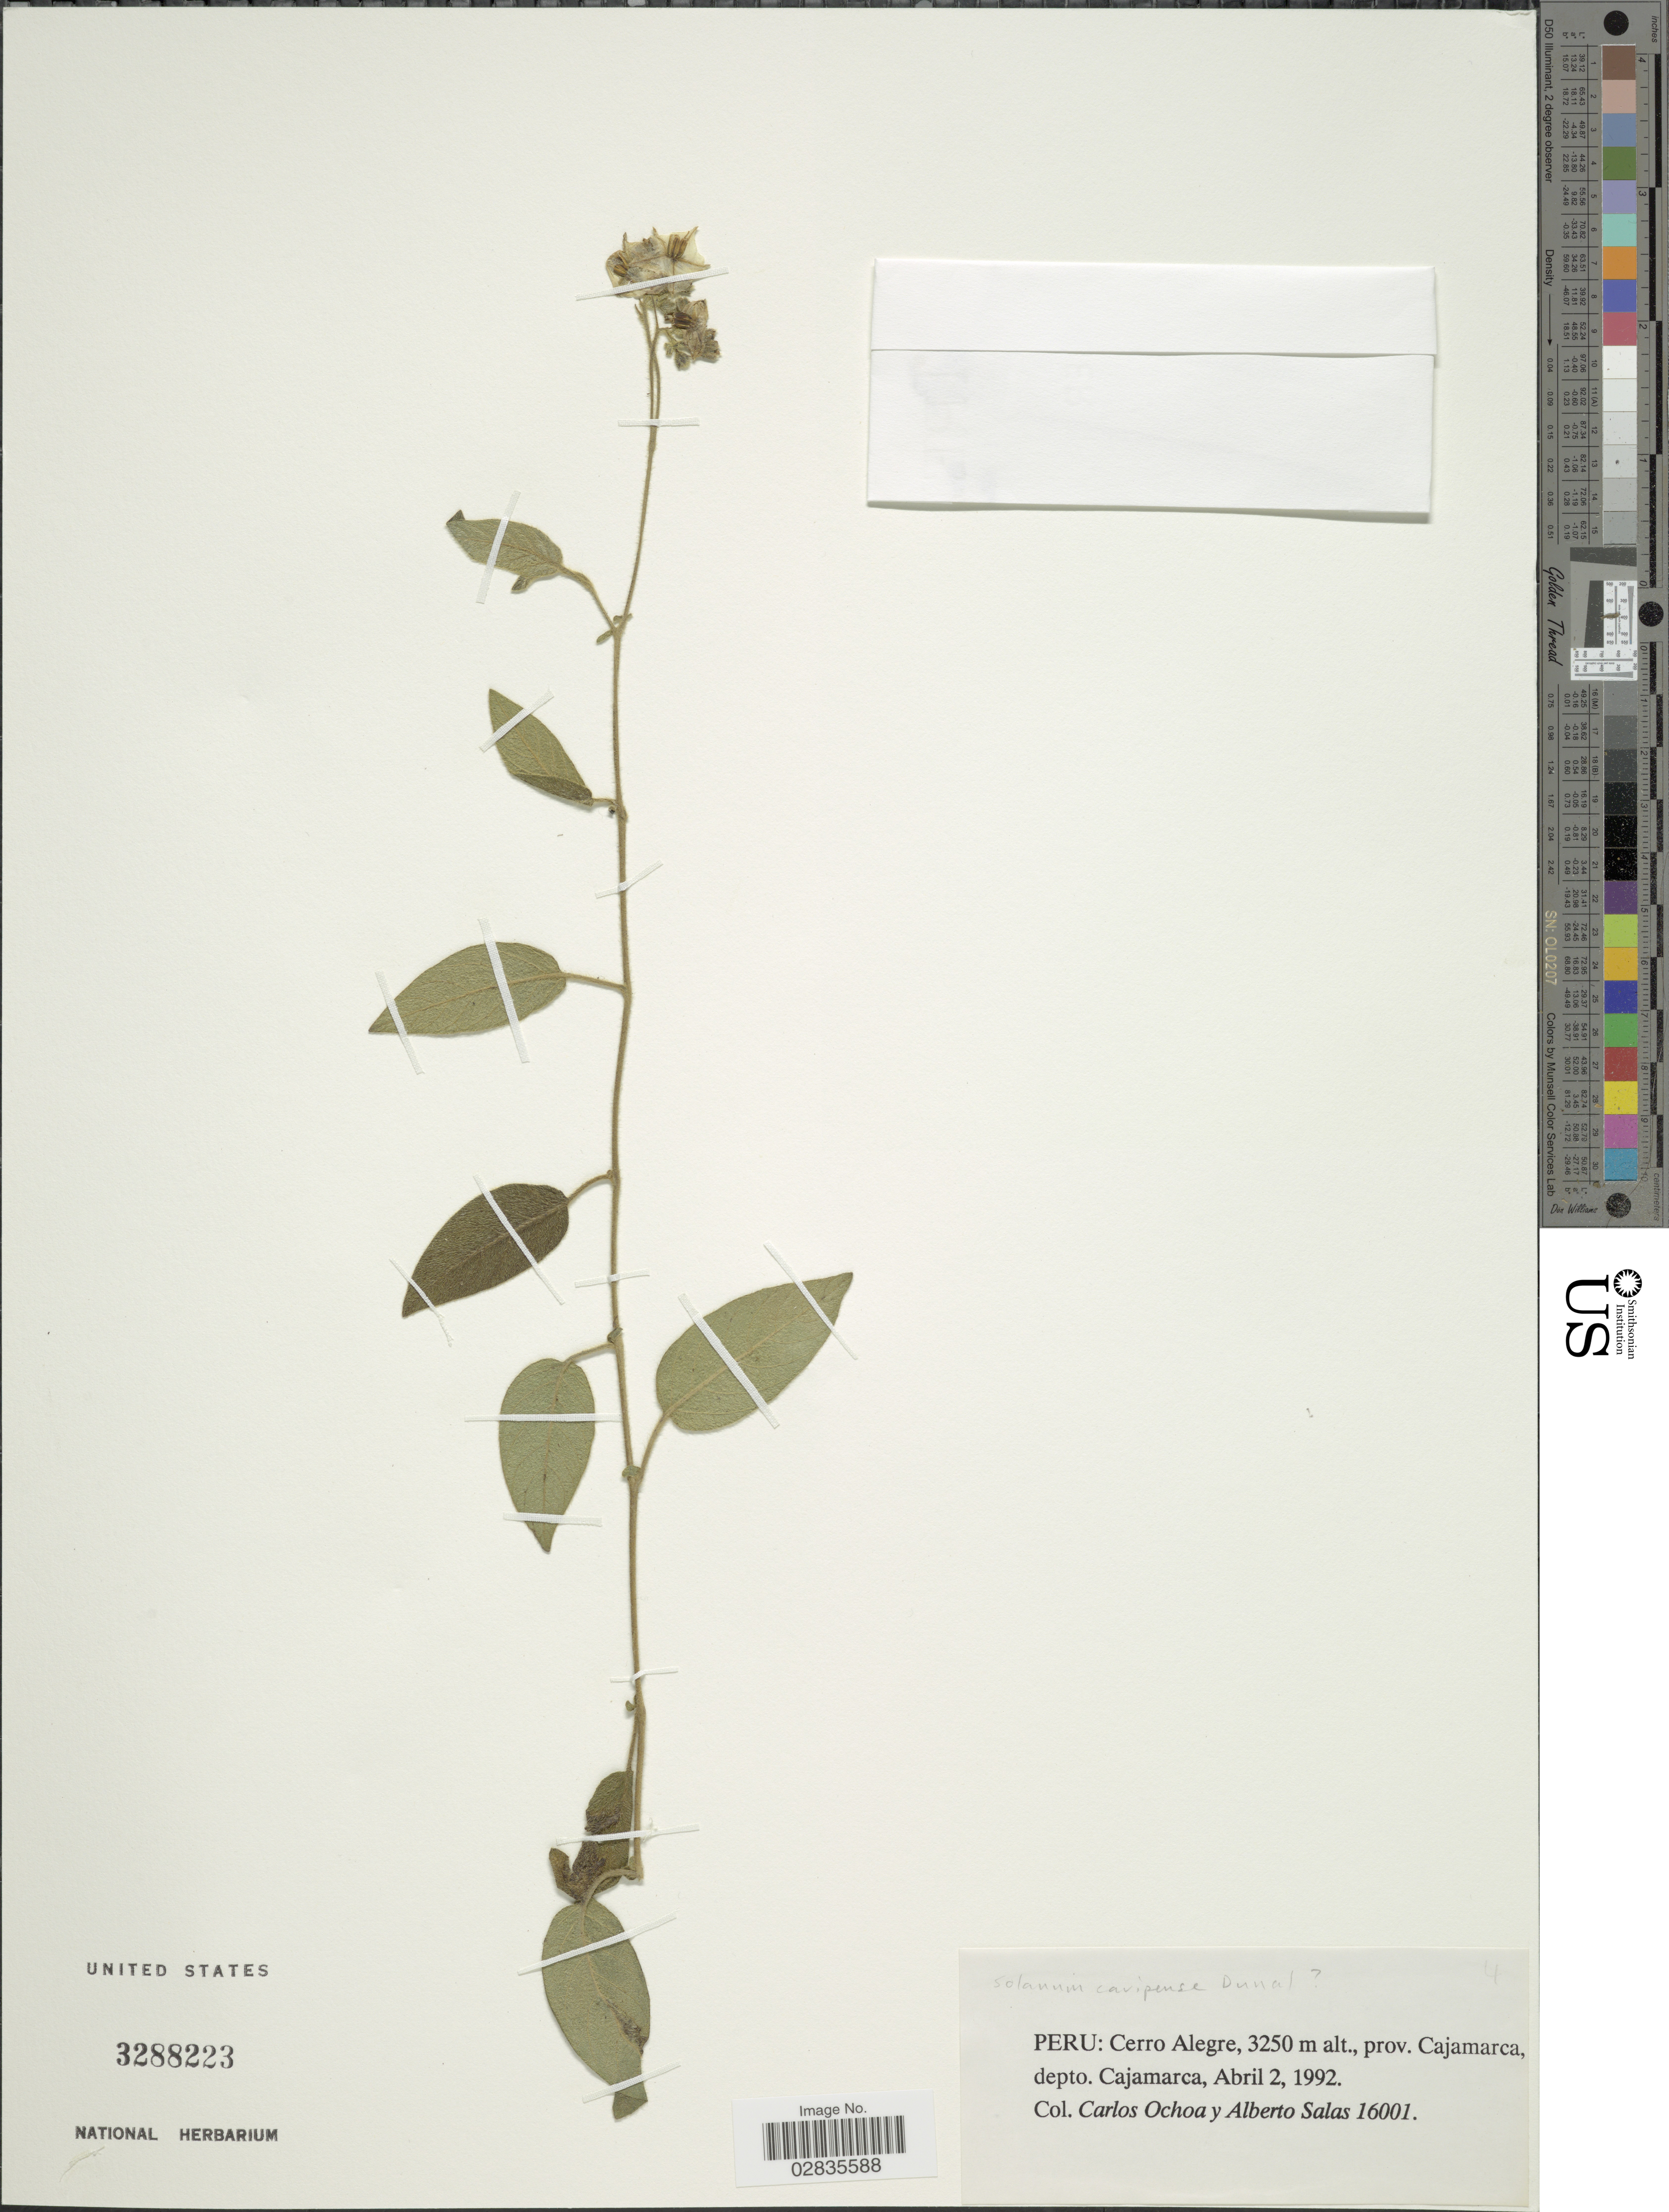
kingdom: Plantae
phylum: Tracheophyta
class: Magnoliopsida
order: Solanales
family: Solanaceae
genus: Solanum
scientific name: Solanum caripense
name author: Humb. & Bonpl. ex Dunal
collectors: C. M. Ochoa & A. Salas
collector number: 16001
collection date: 1992-04-02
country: Peru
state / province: Cajamarca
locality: Cerro Alegre, prov. Cajamarca, depto. Cajamarca.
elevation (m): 3250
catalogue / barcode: US 3288223